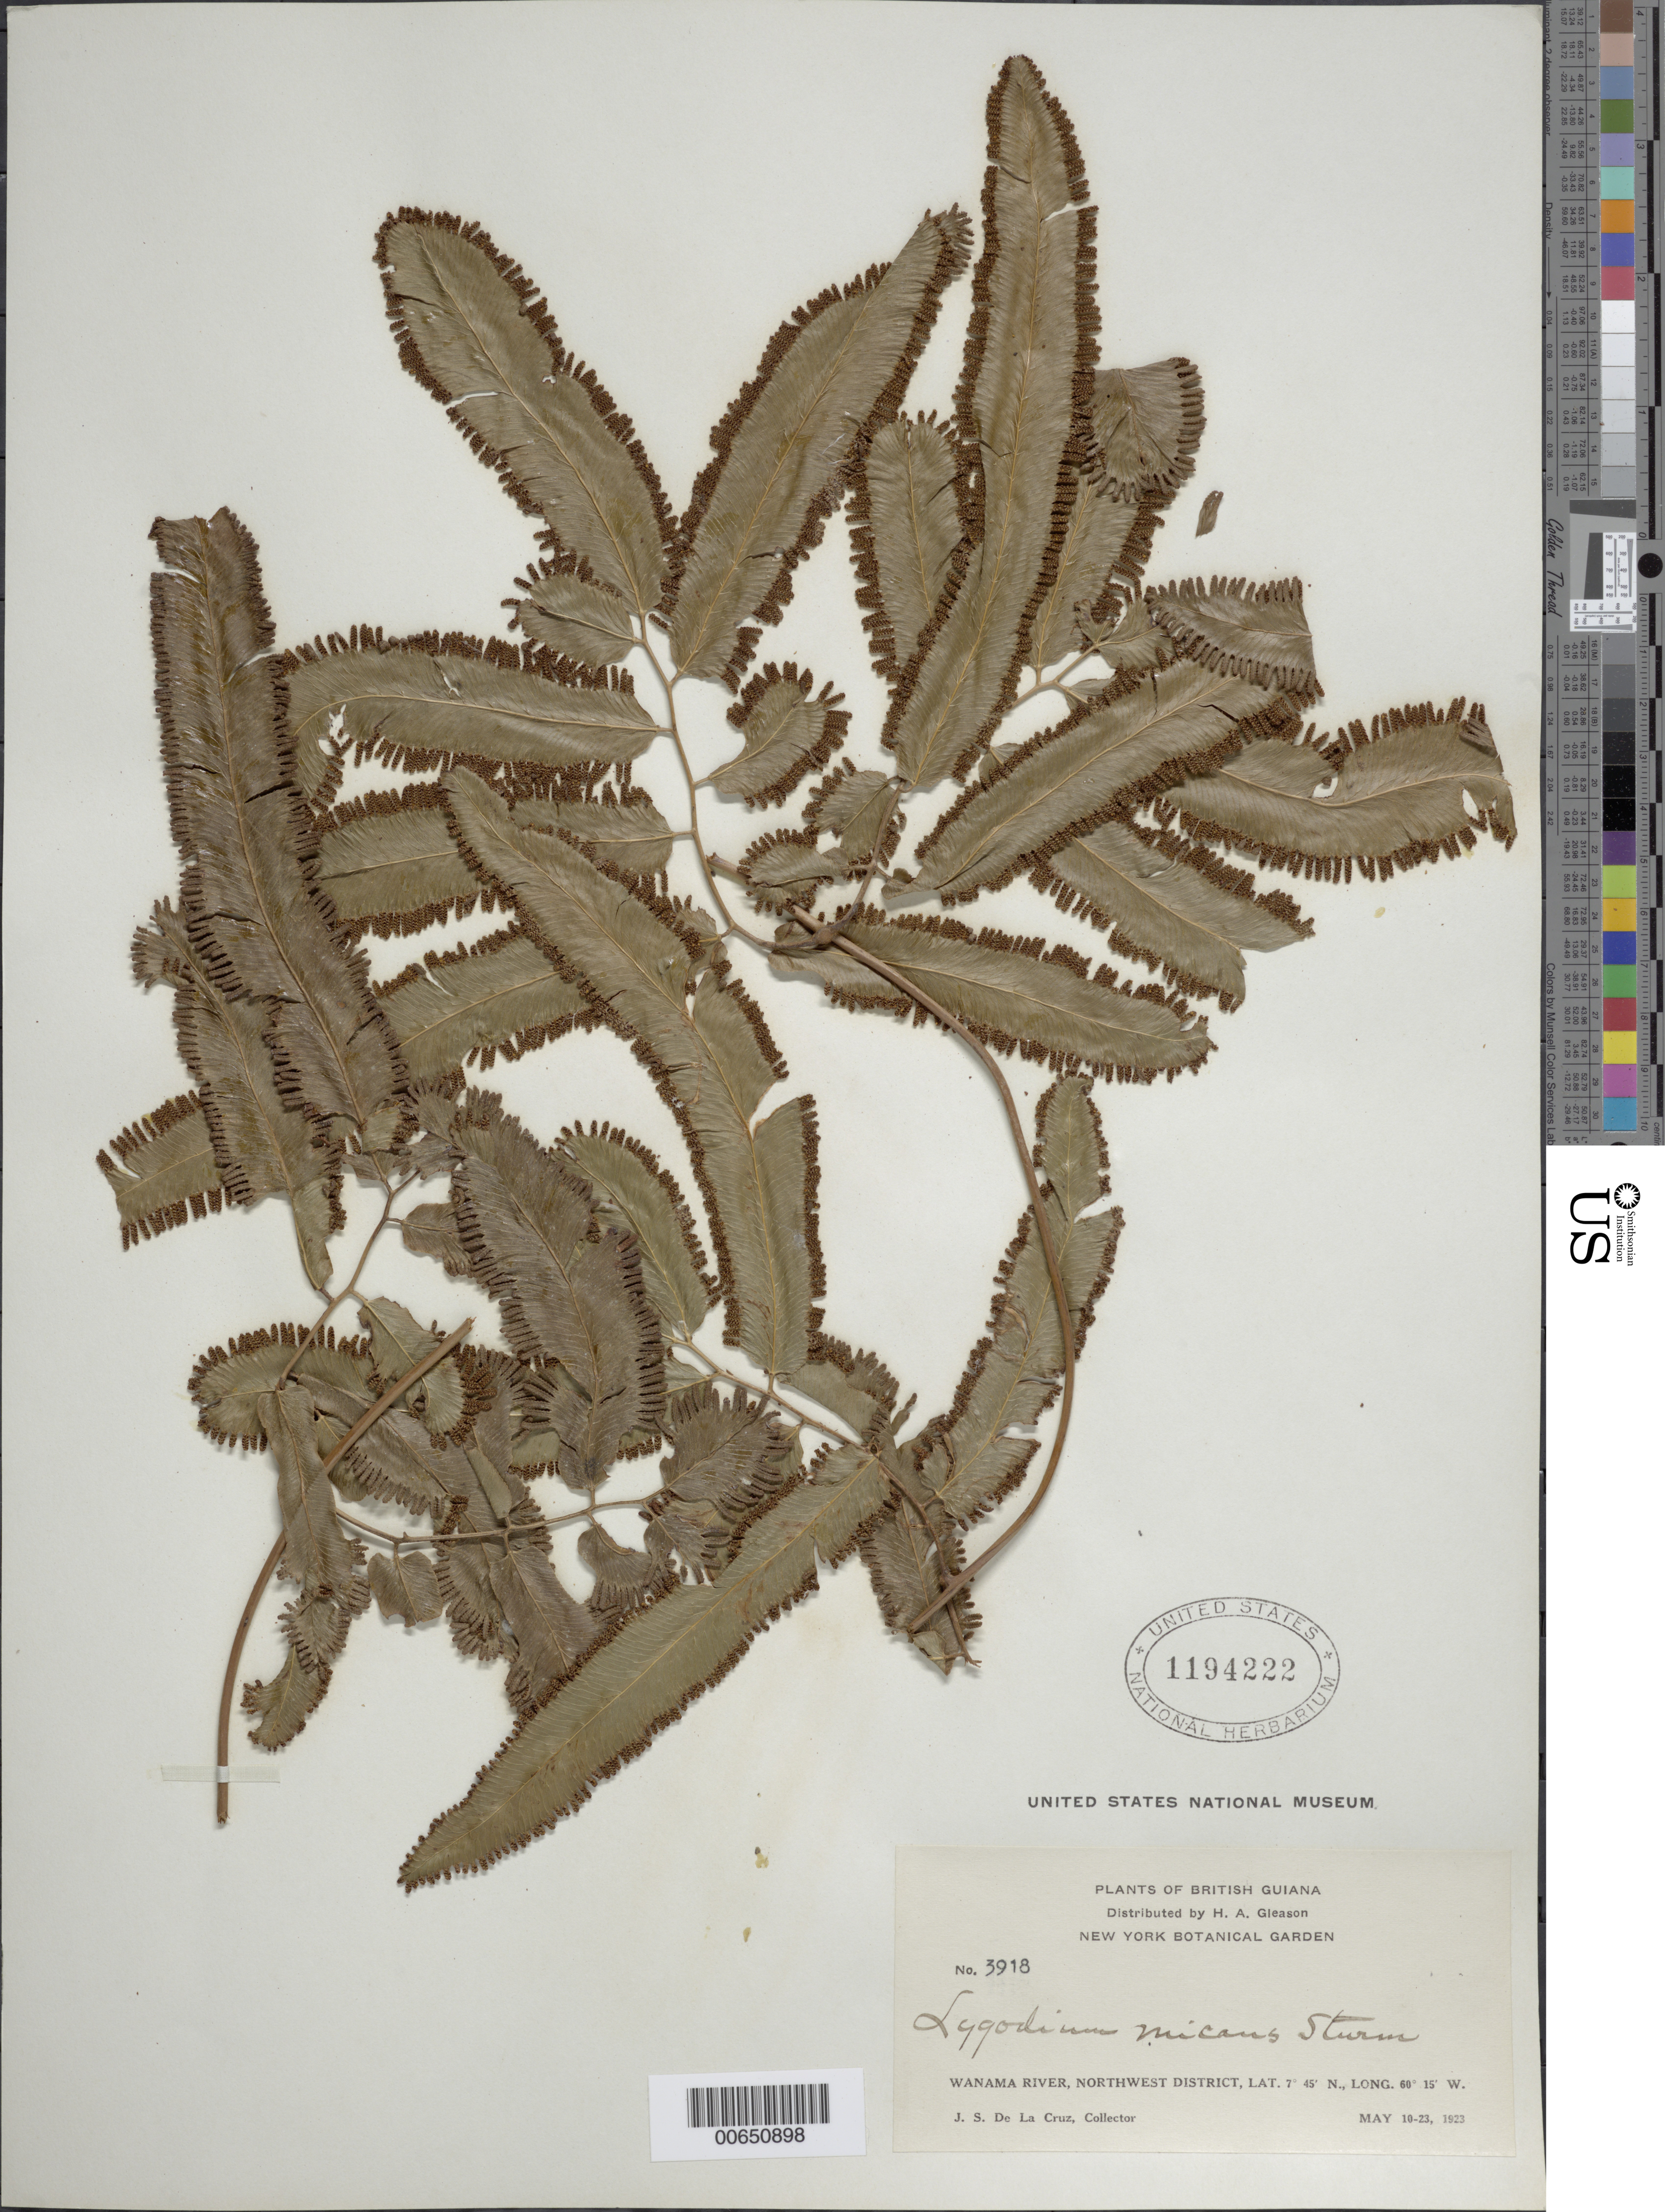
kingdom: Plantae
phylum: Tracheophyta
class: Polypodiopsida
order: Schizaeales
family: Lygodiaceae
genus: Lygodium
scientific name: Lygodium volubile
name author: Sw.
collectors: J. S. de la Cruz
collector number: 3918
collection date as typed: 10-May-23 to 23-May-23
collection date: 1923-05-10/1923-05-23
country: Guyana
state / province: Barima-Waini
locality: Wanama R., NW District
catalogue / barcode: US 1194222